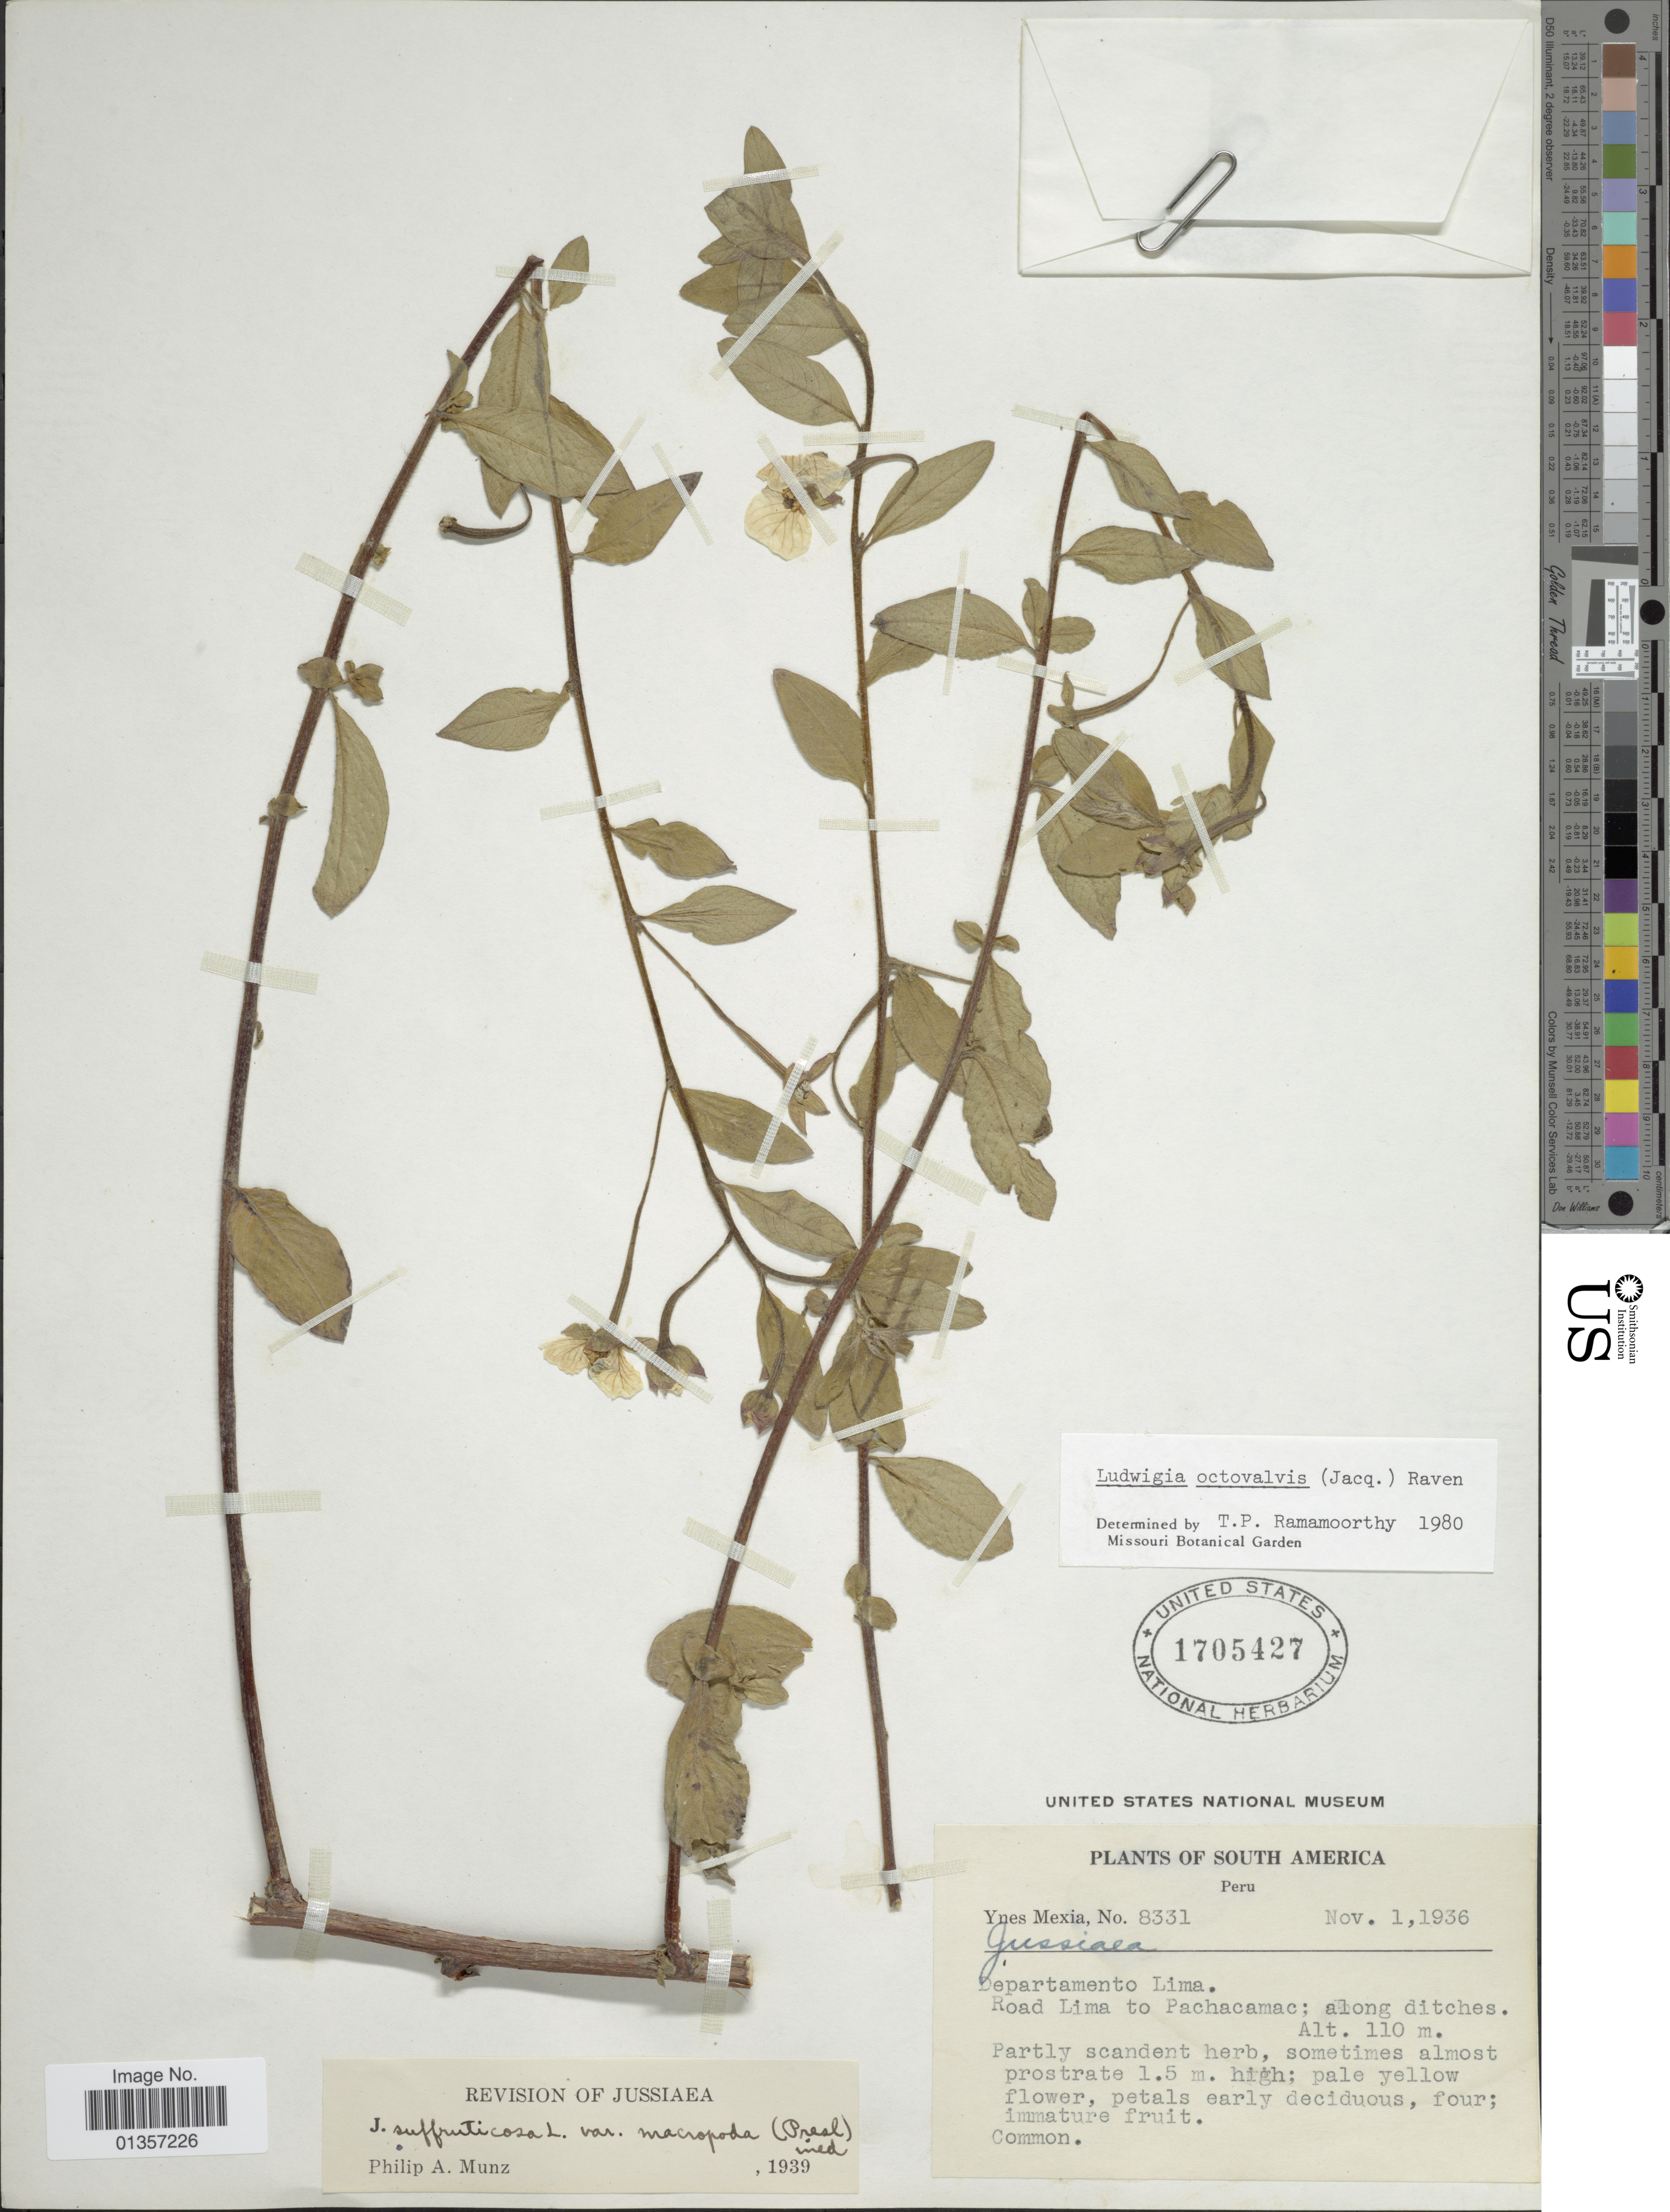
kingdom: Plantae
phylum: Tracheophyta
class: Magnoliopsida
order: Myrtales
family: Onagraceae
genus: Ludwigia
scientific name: Ludwigia octovalvis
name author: (Jacq.) P.H. Raven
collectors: Y. Mexia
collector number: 8331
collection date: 1936-11-01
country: Peru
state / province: Lima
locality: South America. Road Lima to Pachacamac: along ditches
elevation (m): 110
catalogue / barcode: US 1705427